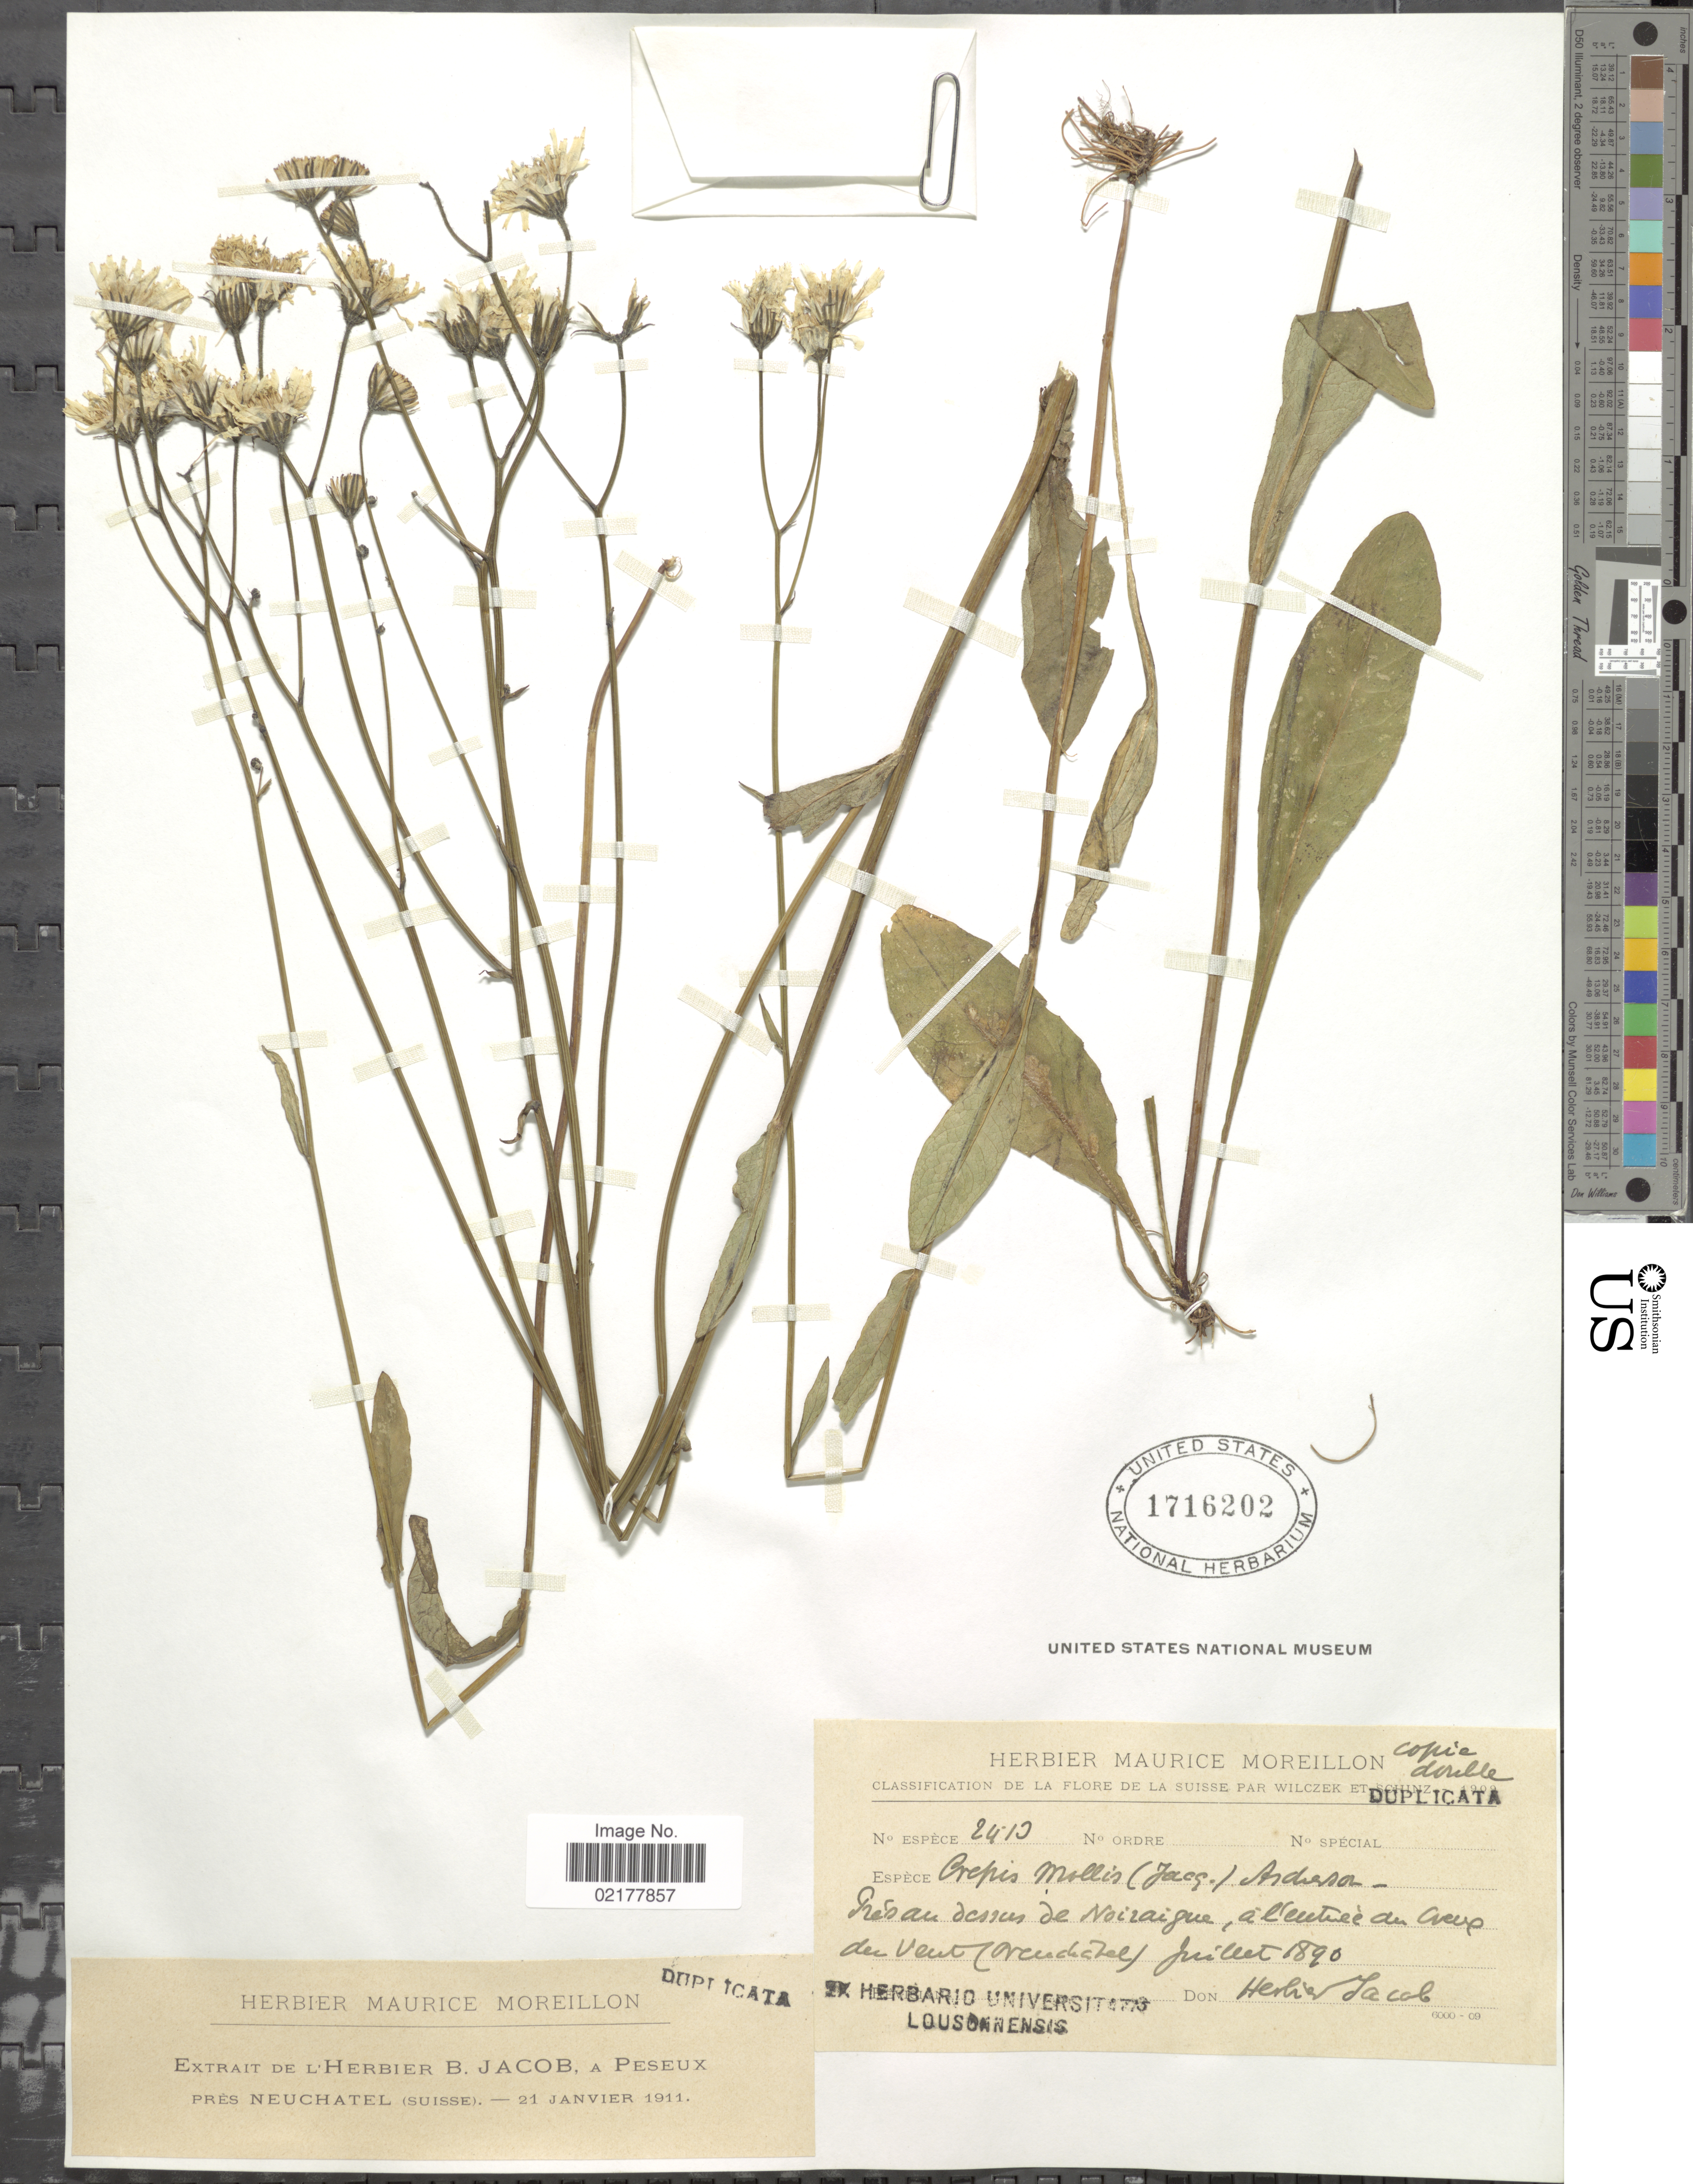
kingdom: Plantae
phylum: Tracheophyta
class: Magnoliopsida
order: Asterales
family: Asteraceae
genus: Crepis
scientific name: Crepis mollis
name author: (Jacq.) Asch.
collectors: H. Jacob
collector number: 2413*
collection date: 1890-07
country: Switzerland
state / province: Neuchatel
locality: Suisse. Près au dessus Noiraigue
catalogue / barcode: US 1716202